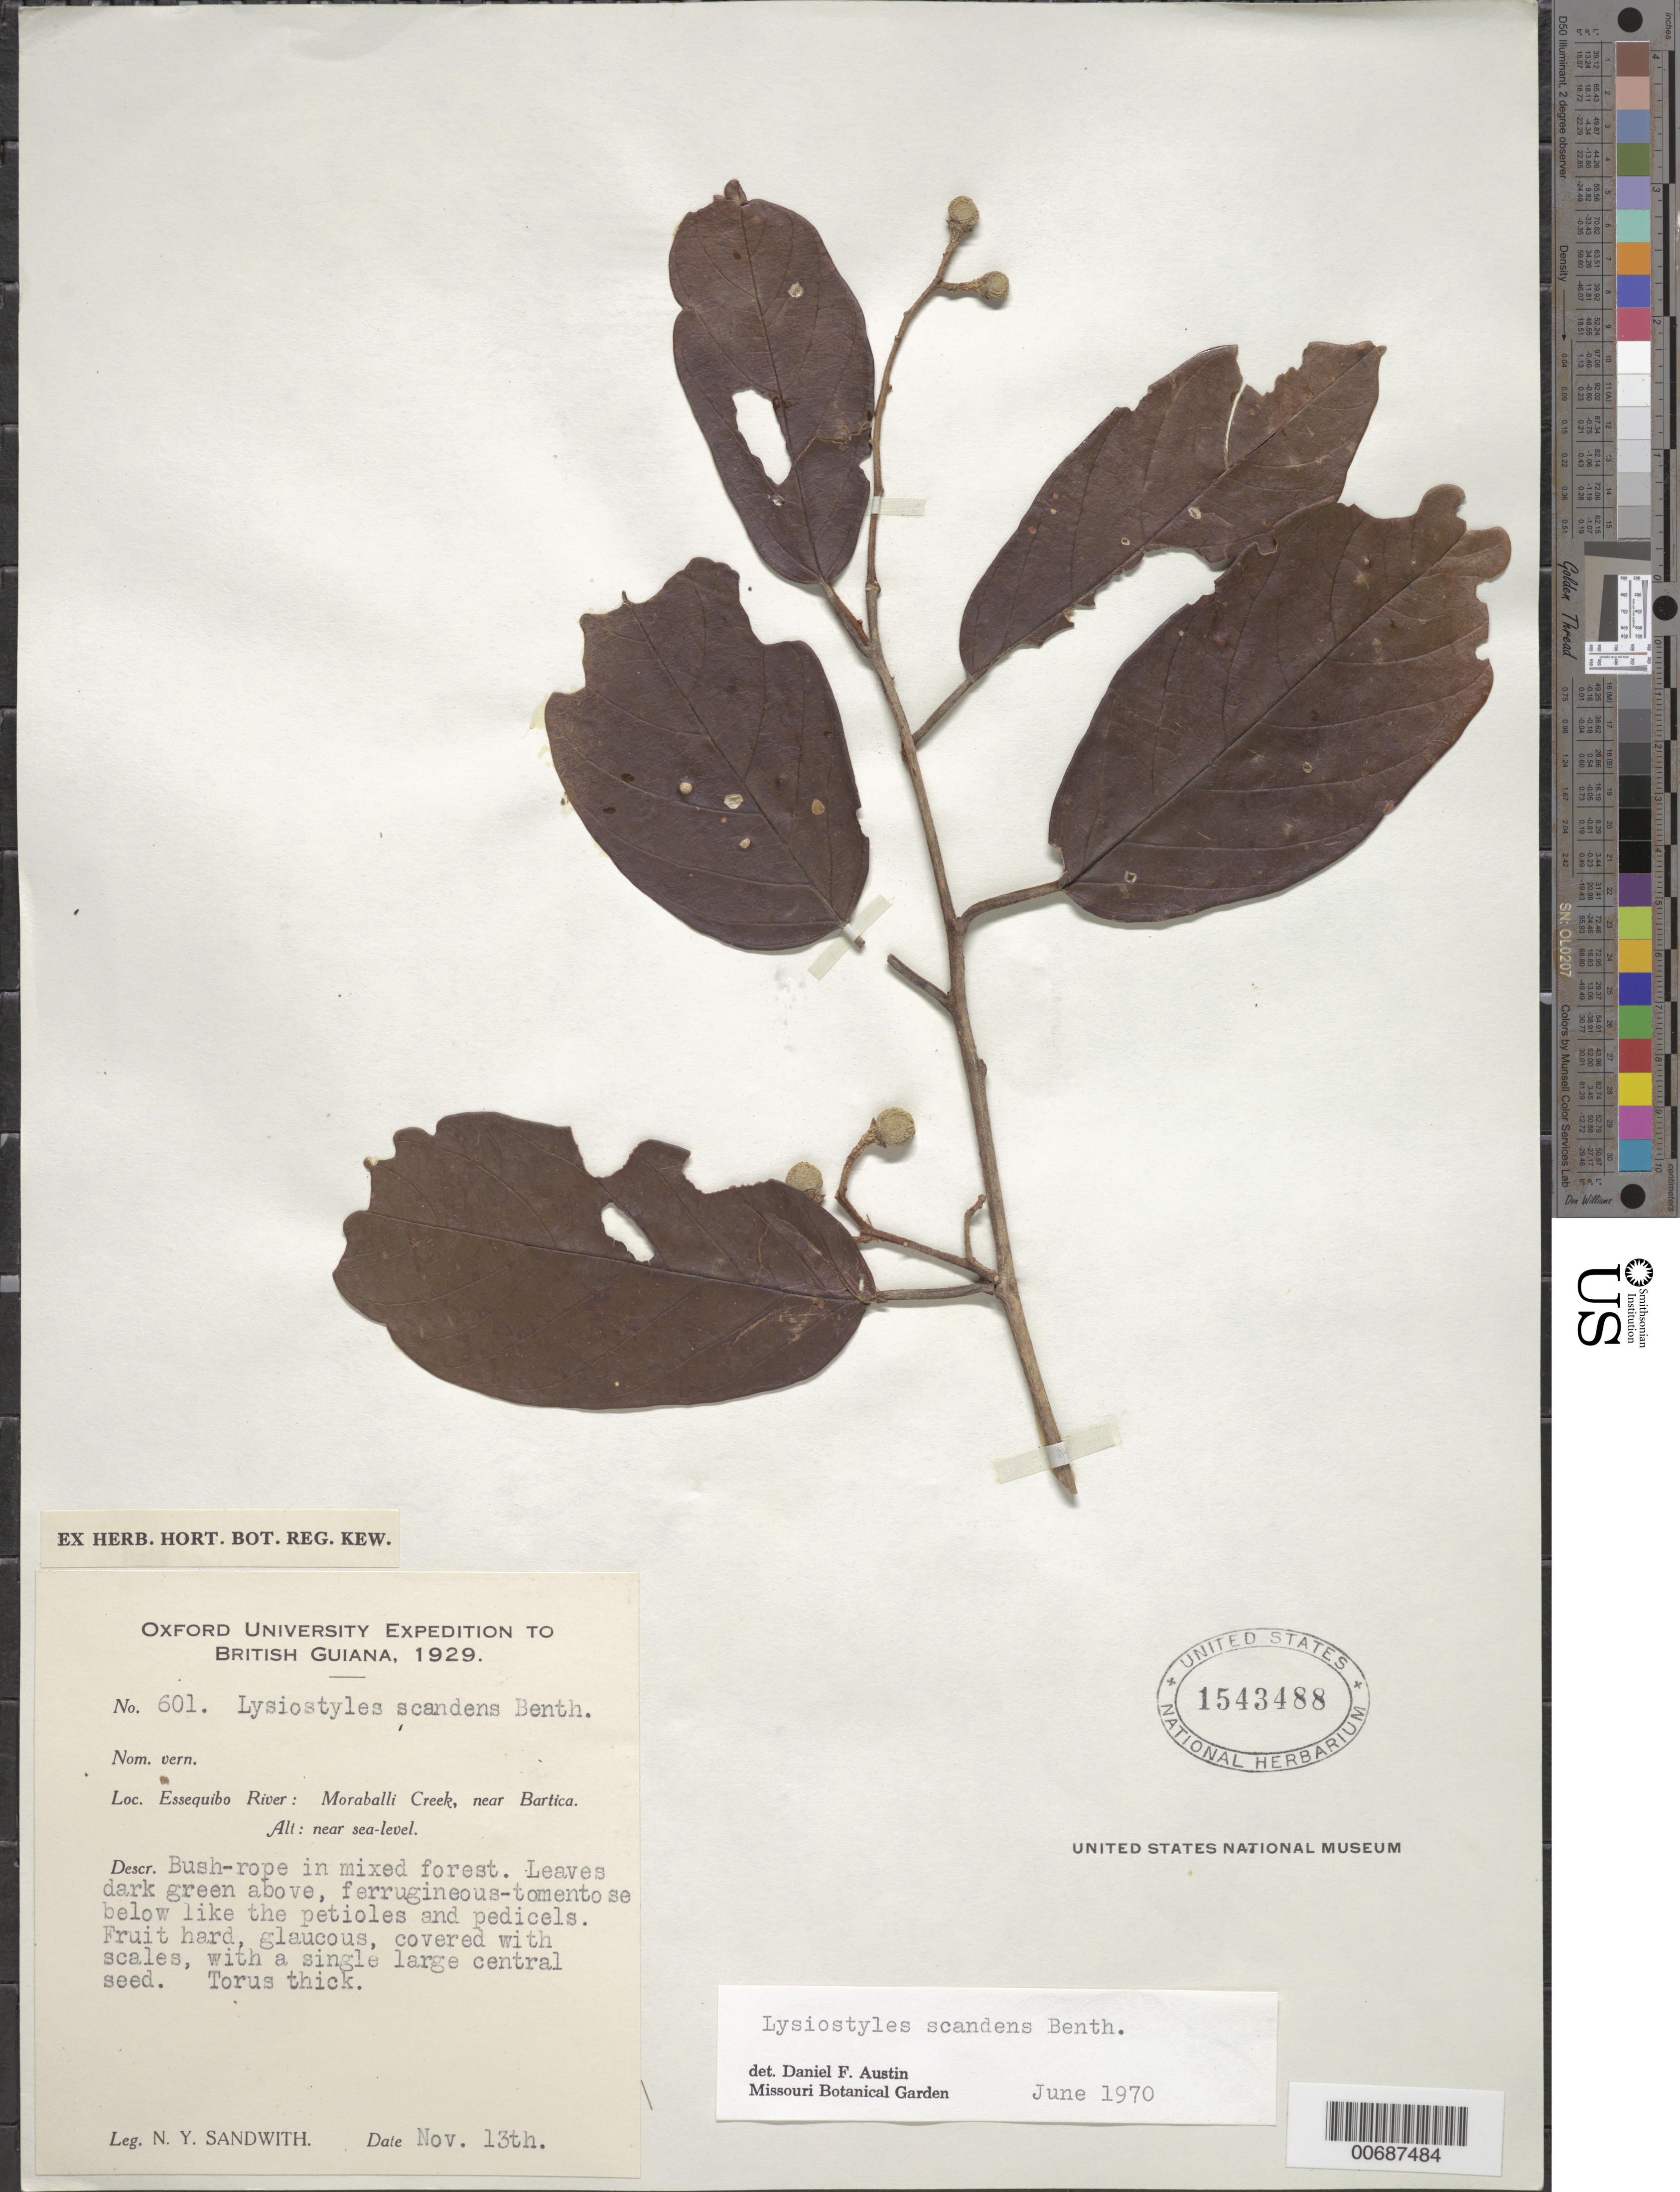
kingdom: Plantae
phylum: Tracheophyta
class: Magnoliopsida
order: Solanales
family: Convolvulaceae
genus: Lysiostyles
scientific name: Lysiostyles scandens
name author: Benth.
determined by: Austin, D. F.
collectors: N. Y. Sandwith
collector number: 601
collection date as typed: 13-Nov-29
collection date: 1929-11-13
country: Guyana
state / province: U. Demerara-Berbice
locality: Moraballi Creek, Essequibo R., near Bartica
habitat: Mixed forest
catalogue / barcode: US 1543488